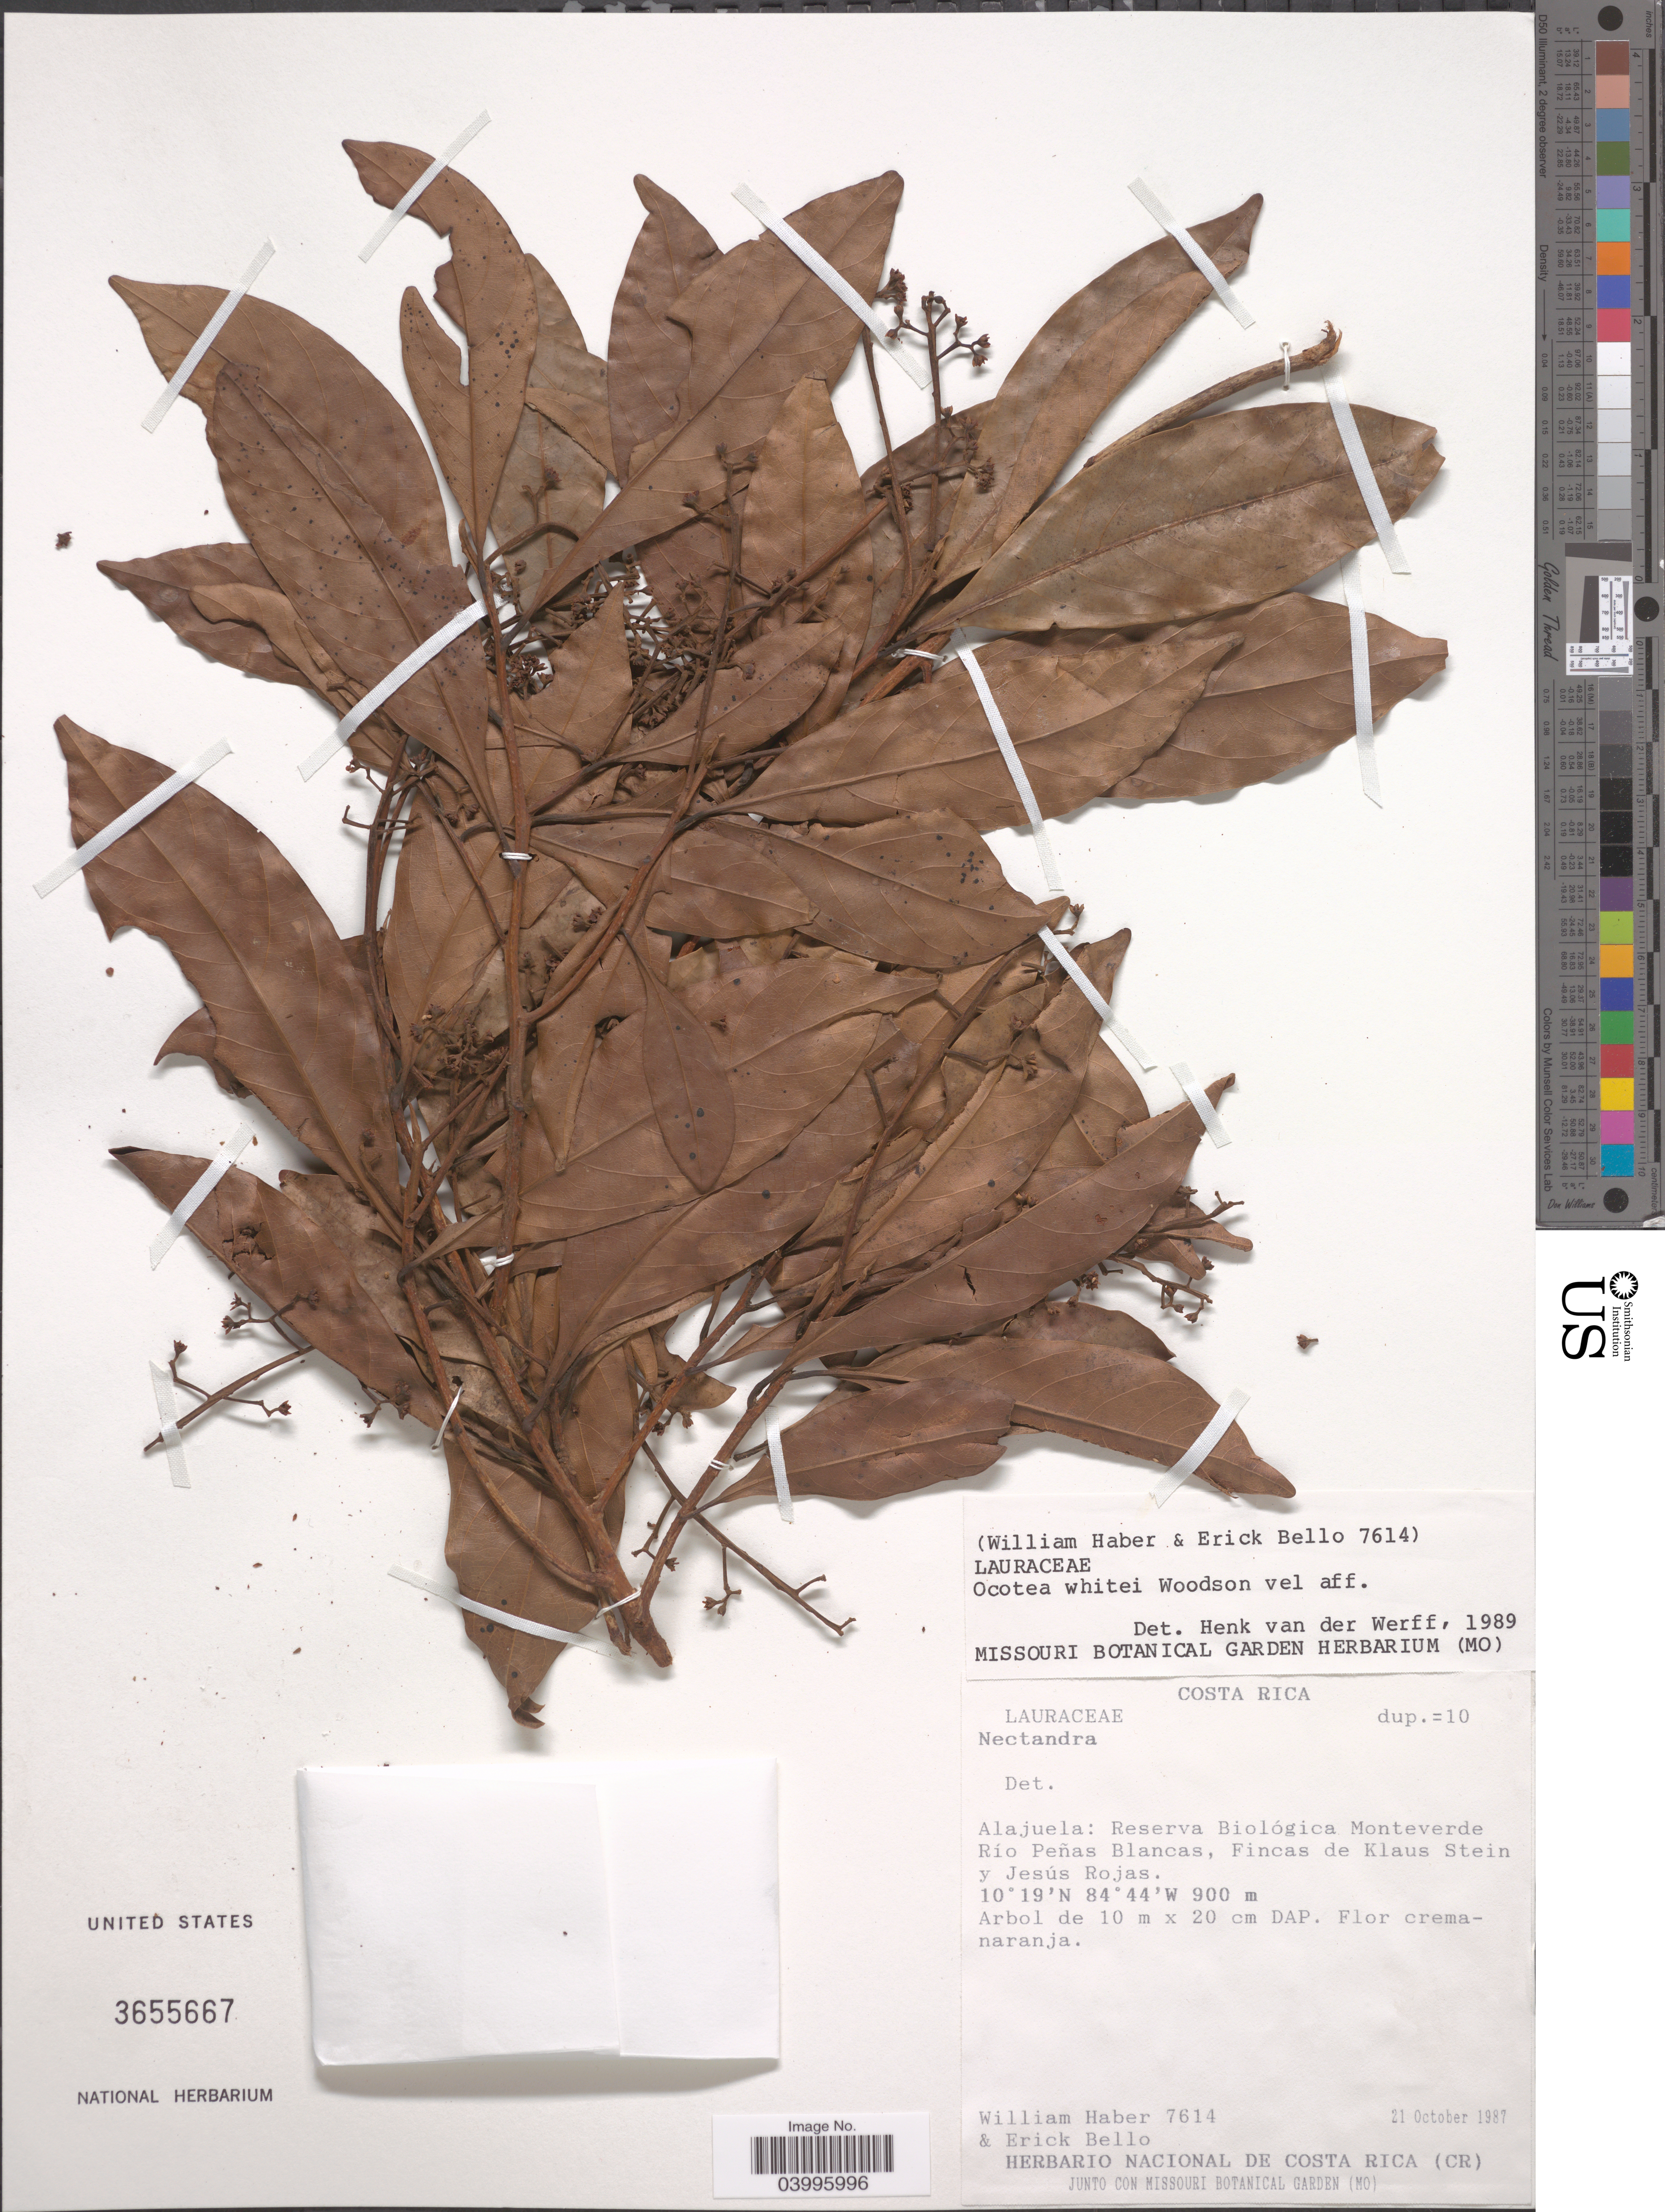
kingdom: Plantae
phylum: Tracheophyta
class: Magnoliopsida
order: Laurales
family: Lauraceae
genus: Ocotea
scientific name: Ocotea whitei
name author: Woodson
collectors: W. Haber & E. Bello C.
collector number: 7614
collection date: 1987-10-21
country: Costa Rica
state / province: Alajuela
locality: Reserva Biológica Monteverde Río Peñas Blancas, Fincas de Klaus Stein y Jesús Rojas.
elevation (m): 900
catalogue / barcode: US 3655667